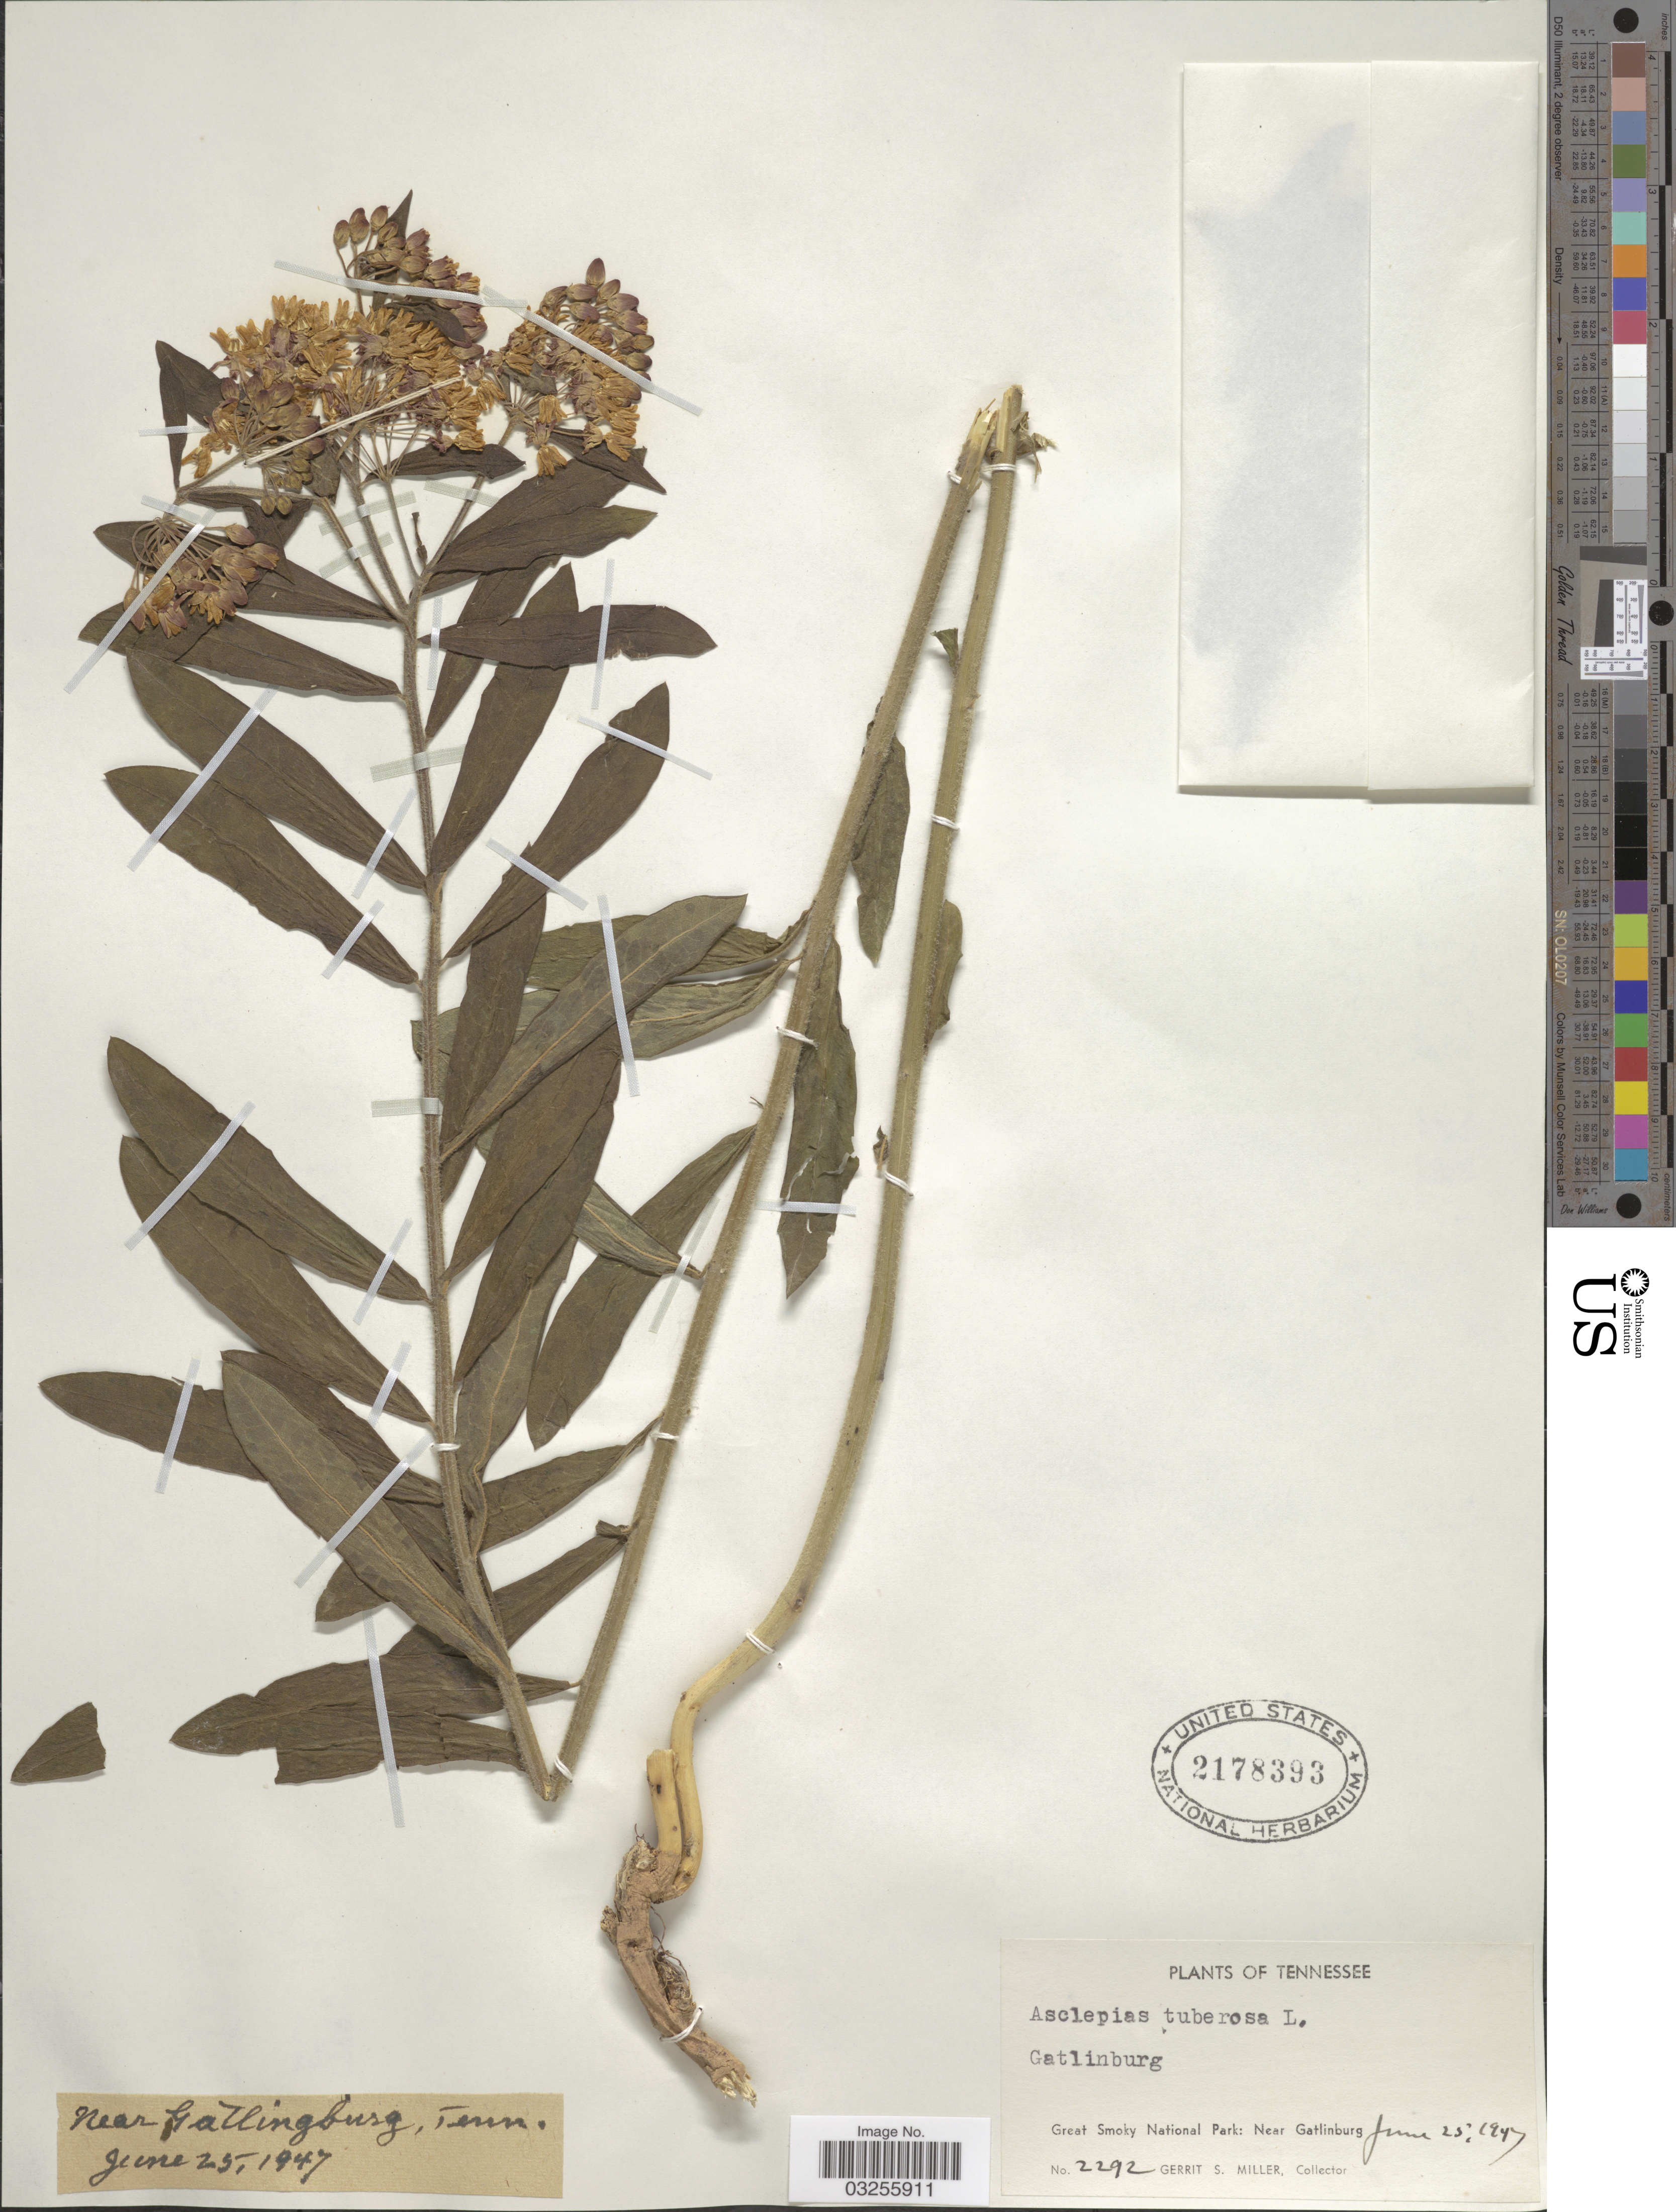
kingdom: Plantae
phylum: Tracheophyta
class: Magnoliopsida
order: Gentianales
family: Apocynaceae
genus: Asclepias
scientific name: Asclepias tuberosa subsp. interior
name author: Woodson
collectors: G. S. Miller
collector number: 2292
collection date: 1947-06-25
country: United States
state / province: Tennessee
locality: Gatlinburg. Great Smoky National Park: Near Garlinburg.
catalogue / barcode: US 2178393